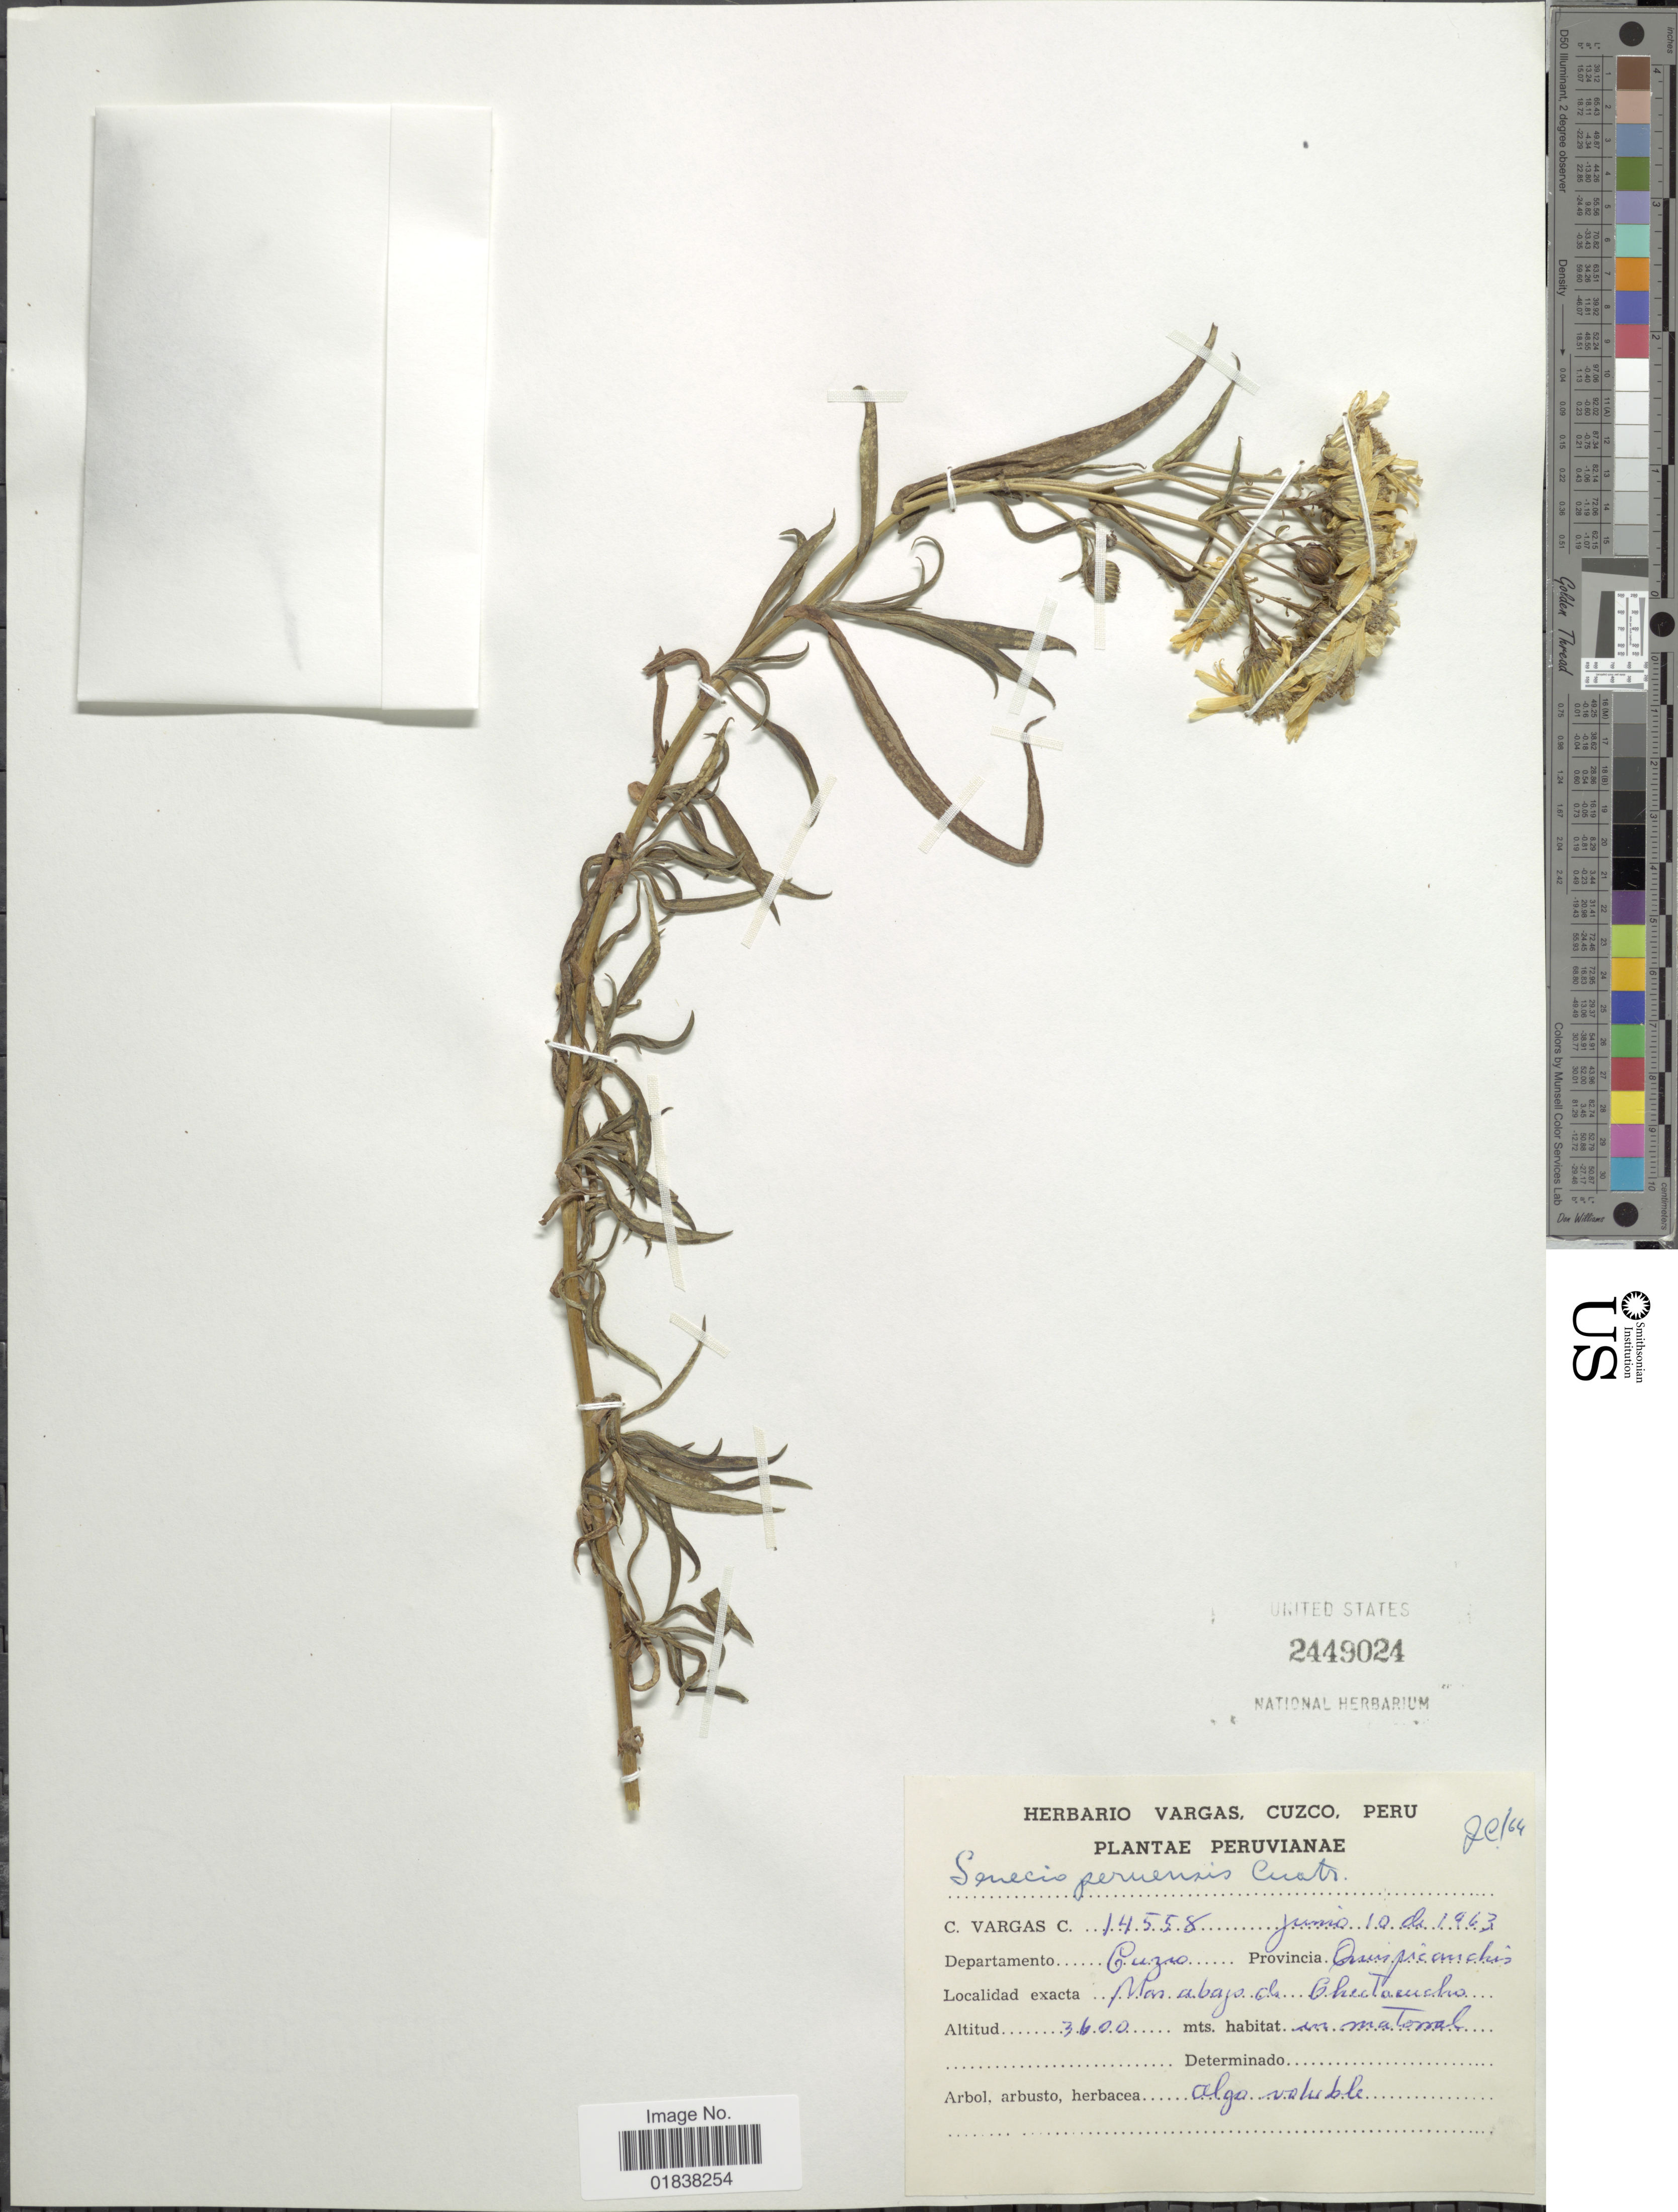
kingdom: Plantae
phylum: Tracheophyta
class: Magnoliopsida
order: Asterales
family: Asteraceae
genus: Senecio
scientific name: Senecio peruensis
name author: Cuatrec.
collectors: C. Vargas Calderón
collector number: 14558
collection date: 1963-06-10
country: Peru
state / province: Cusco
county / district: Quispicanchis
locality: mar abajo de Chectacucho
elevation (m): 3600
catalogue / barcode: US 2449024